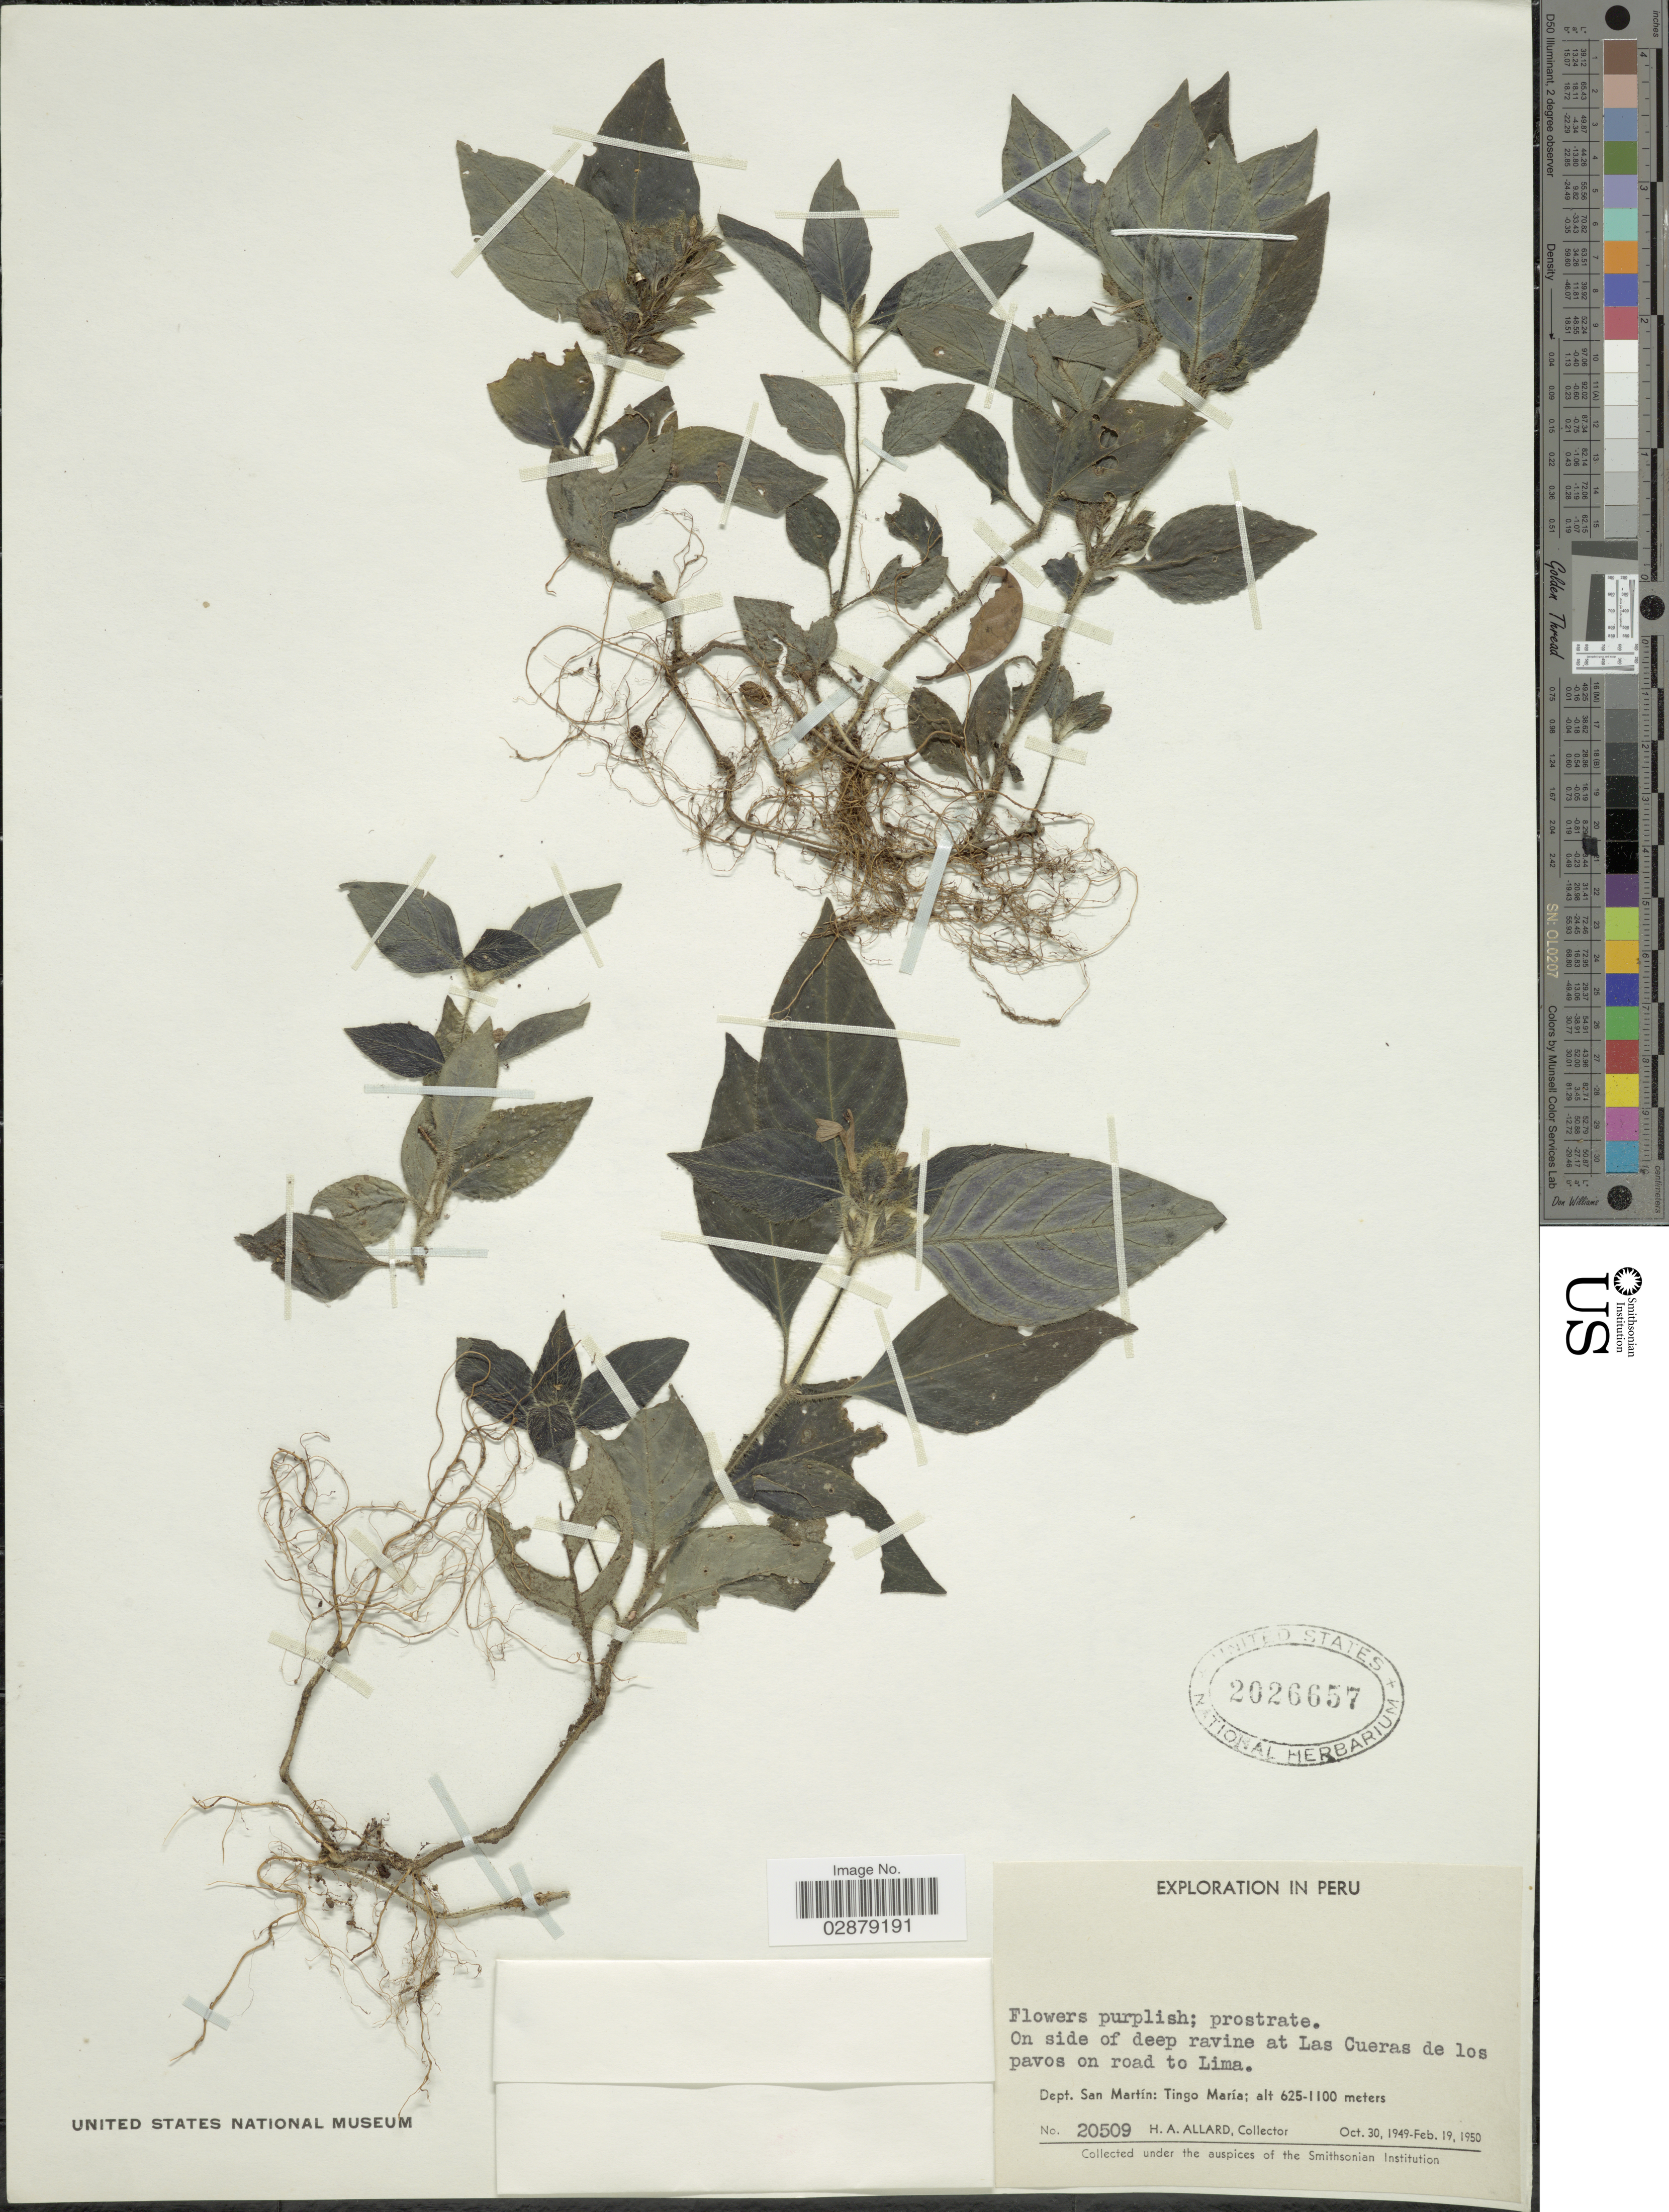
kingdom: Plantae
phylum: Tracheophyta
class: Magnoliopsida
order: Lamiales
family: Acanthaceae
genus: Justicia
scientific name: Justicia inficiens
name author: Vahl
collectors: H. A. Allard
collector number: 20509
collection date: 1949-10-30/1950-02-19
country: Peru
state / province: San Martín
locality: On side of deep ravine at Las Cueras de los pavos on road to Lima. Dept. San Martín: Tingo María.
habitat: on side of deep ravine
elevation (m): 625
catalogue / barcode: US 2026657